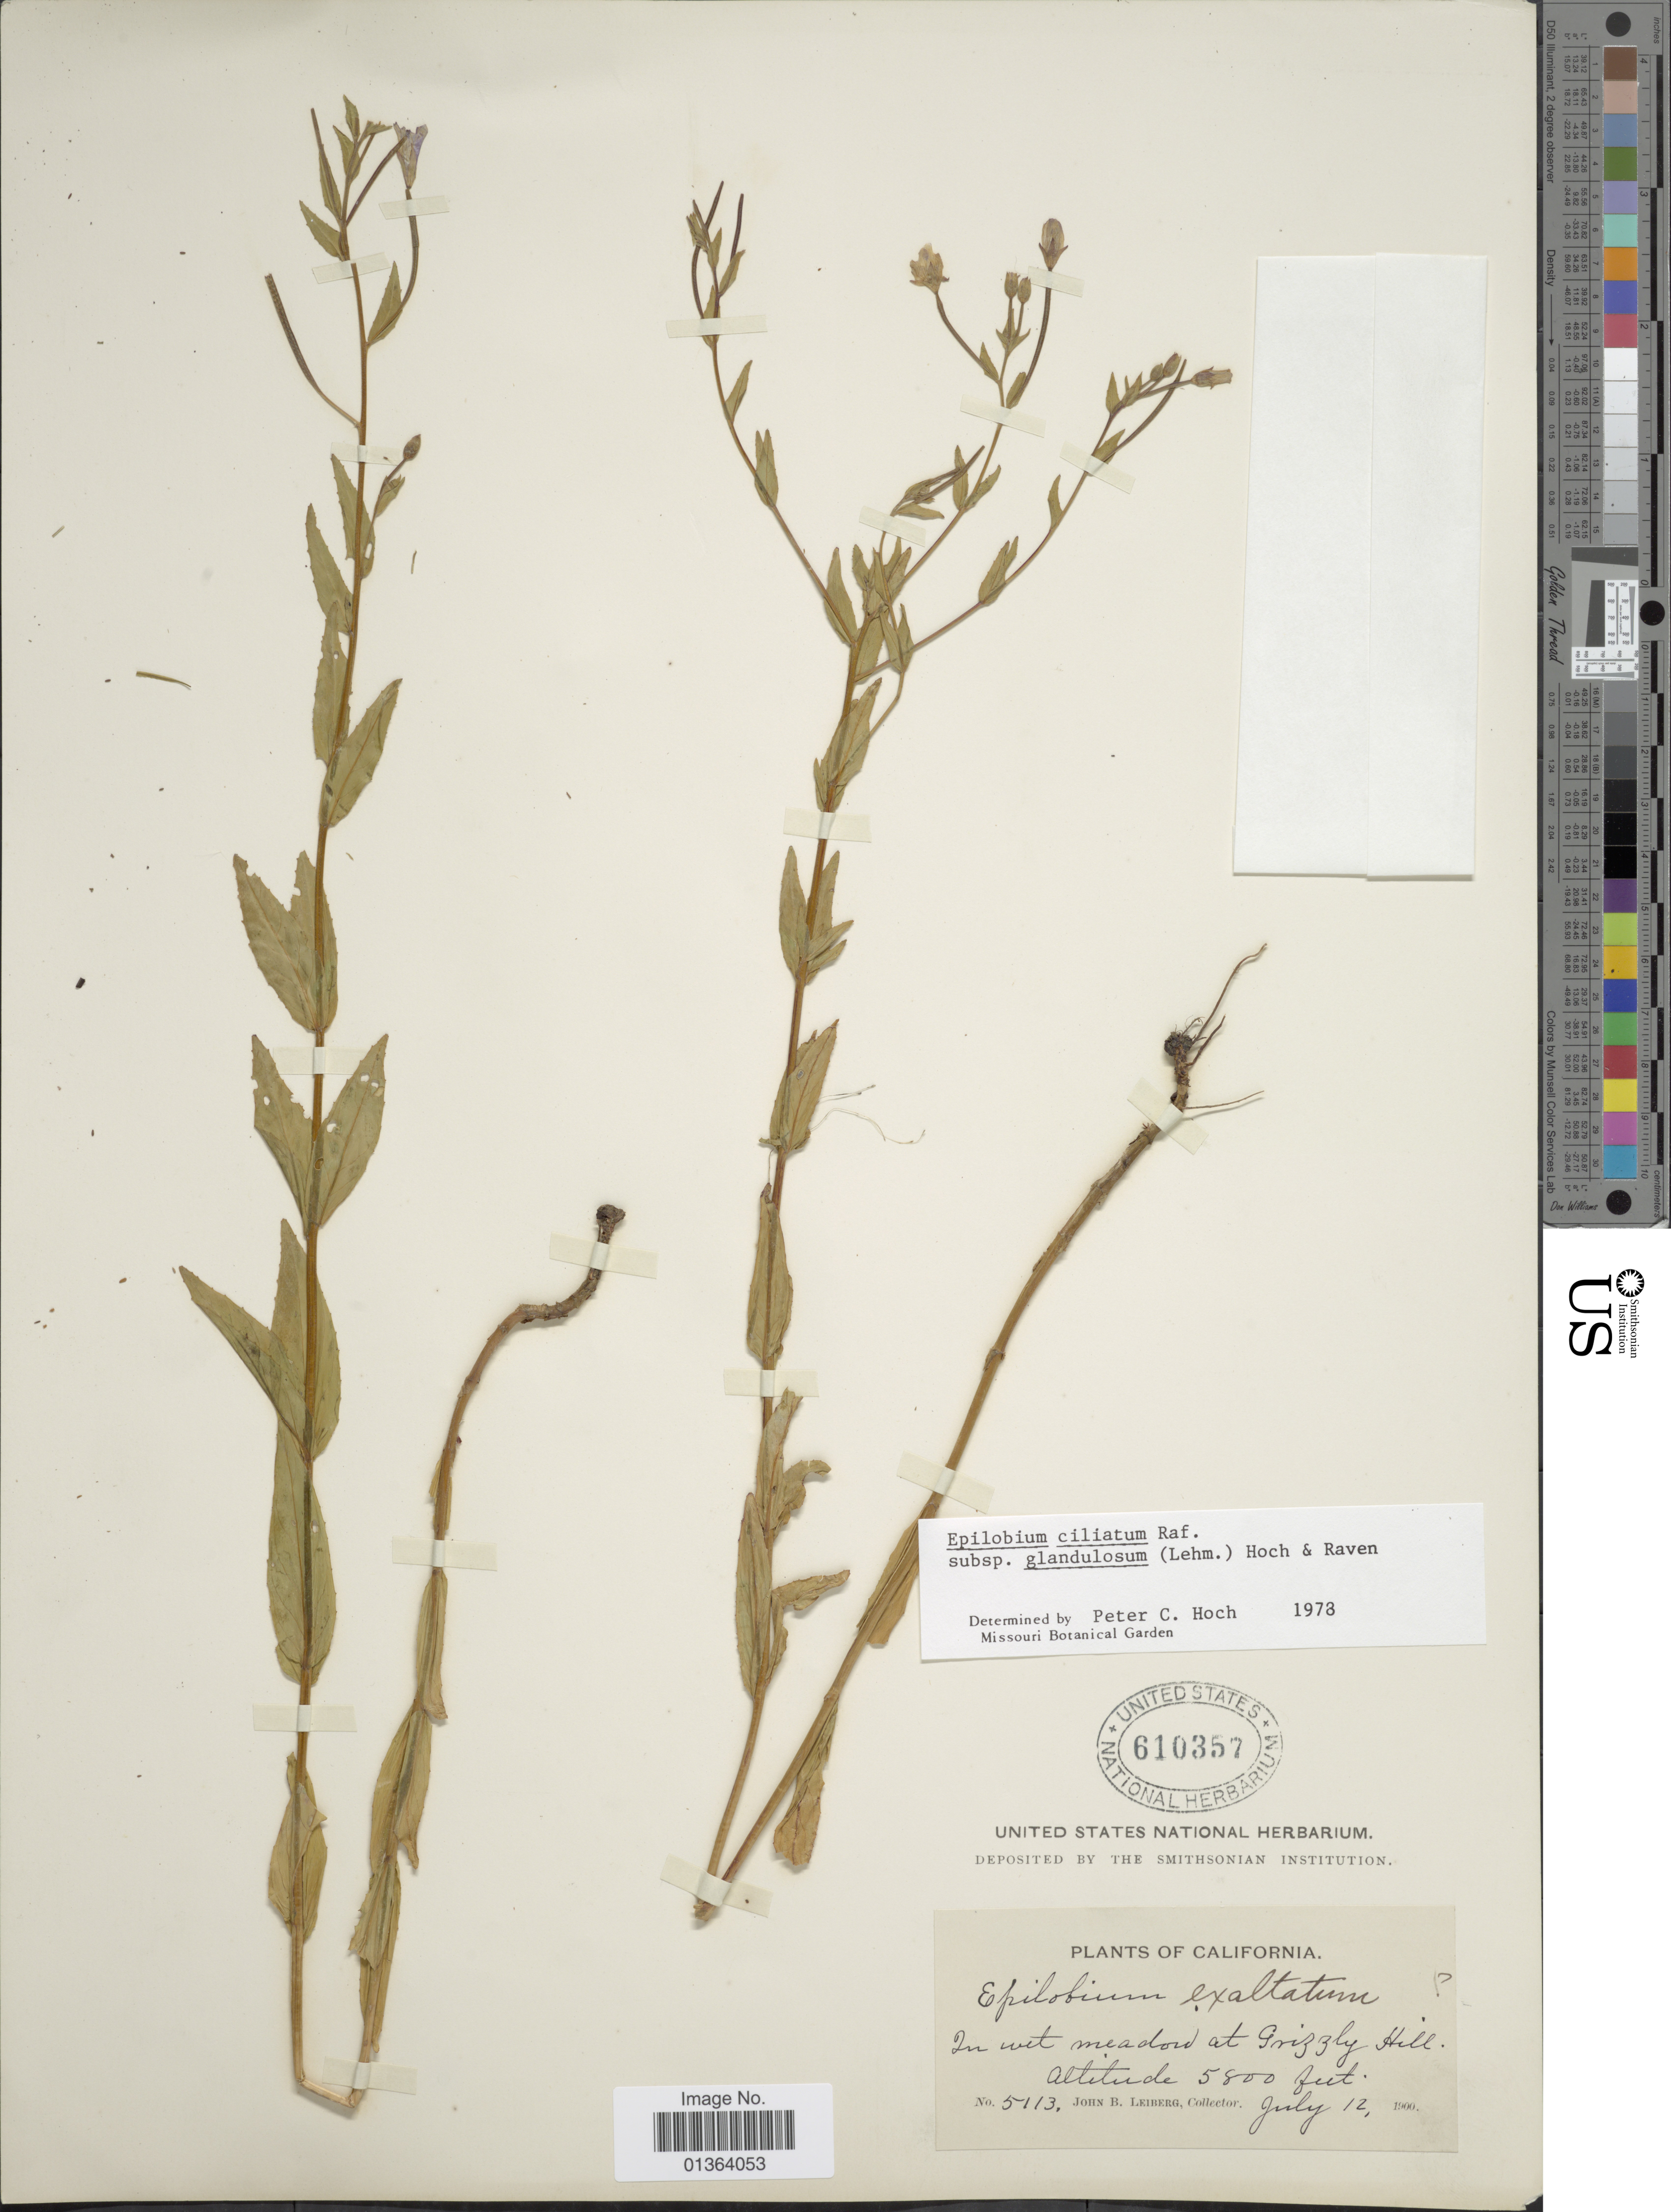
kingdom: Plantae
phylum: Tracheophyta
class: Magnoliopsida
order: Myrtales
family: Onagraceae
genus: Epilobium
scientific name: Epilobium ciliatum subsp. glandulosum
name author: (Lehm.) Hoch & P.H. Raven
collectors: J. B. Leiberg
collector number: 5113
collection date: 1900-07-12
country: United States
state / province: California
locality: In wet meadow at Grizzly Hill.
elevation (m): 1768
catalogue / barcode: US 610357